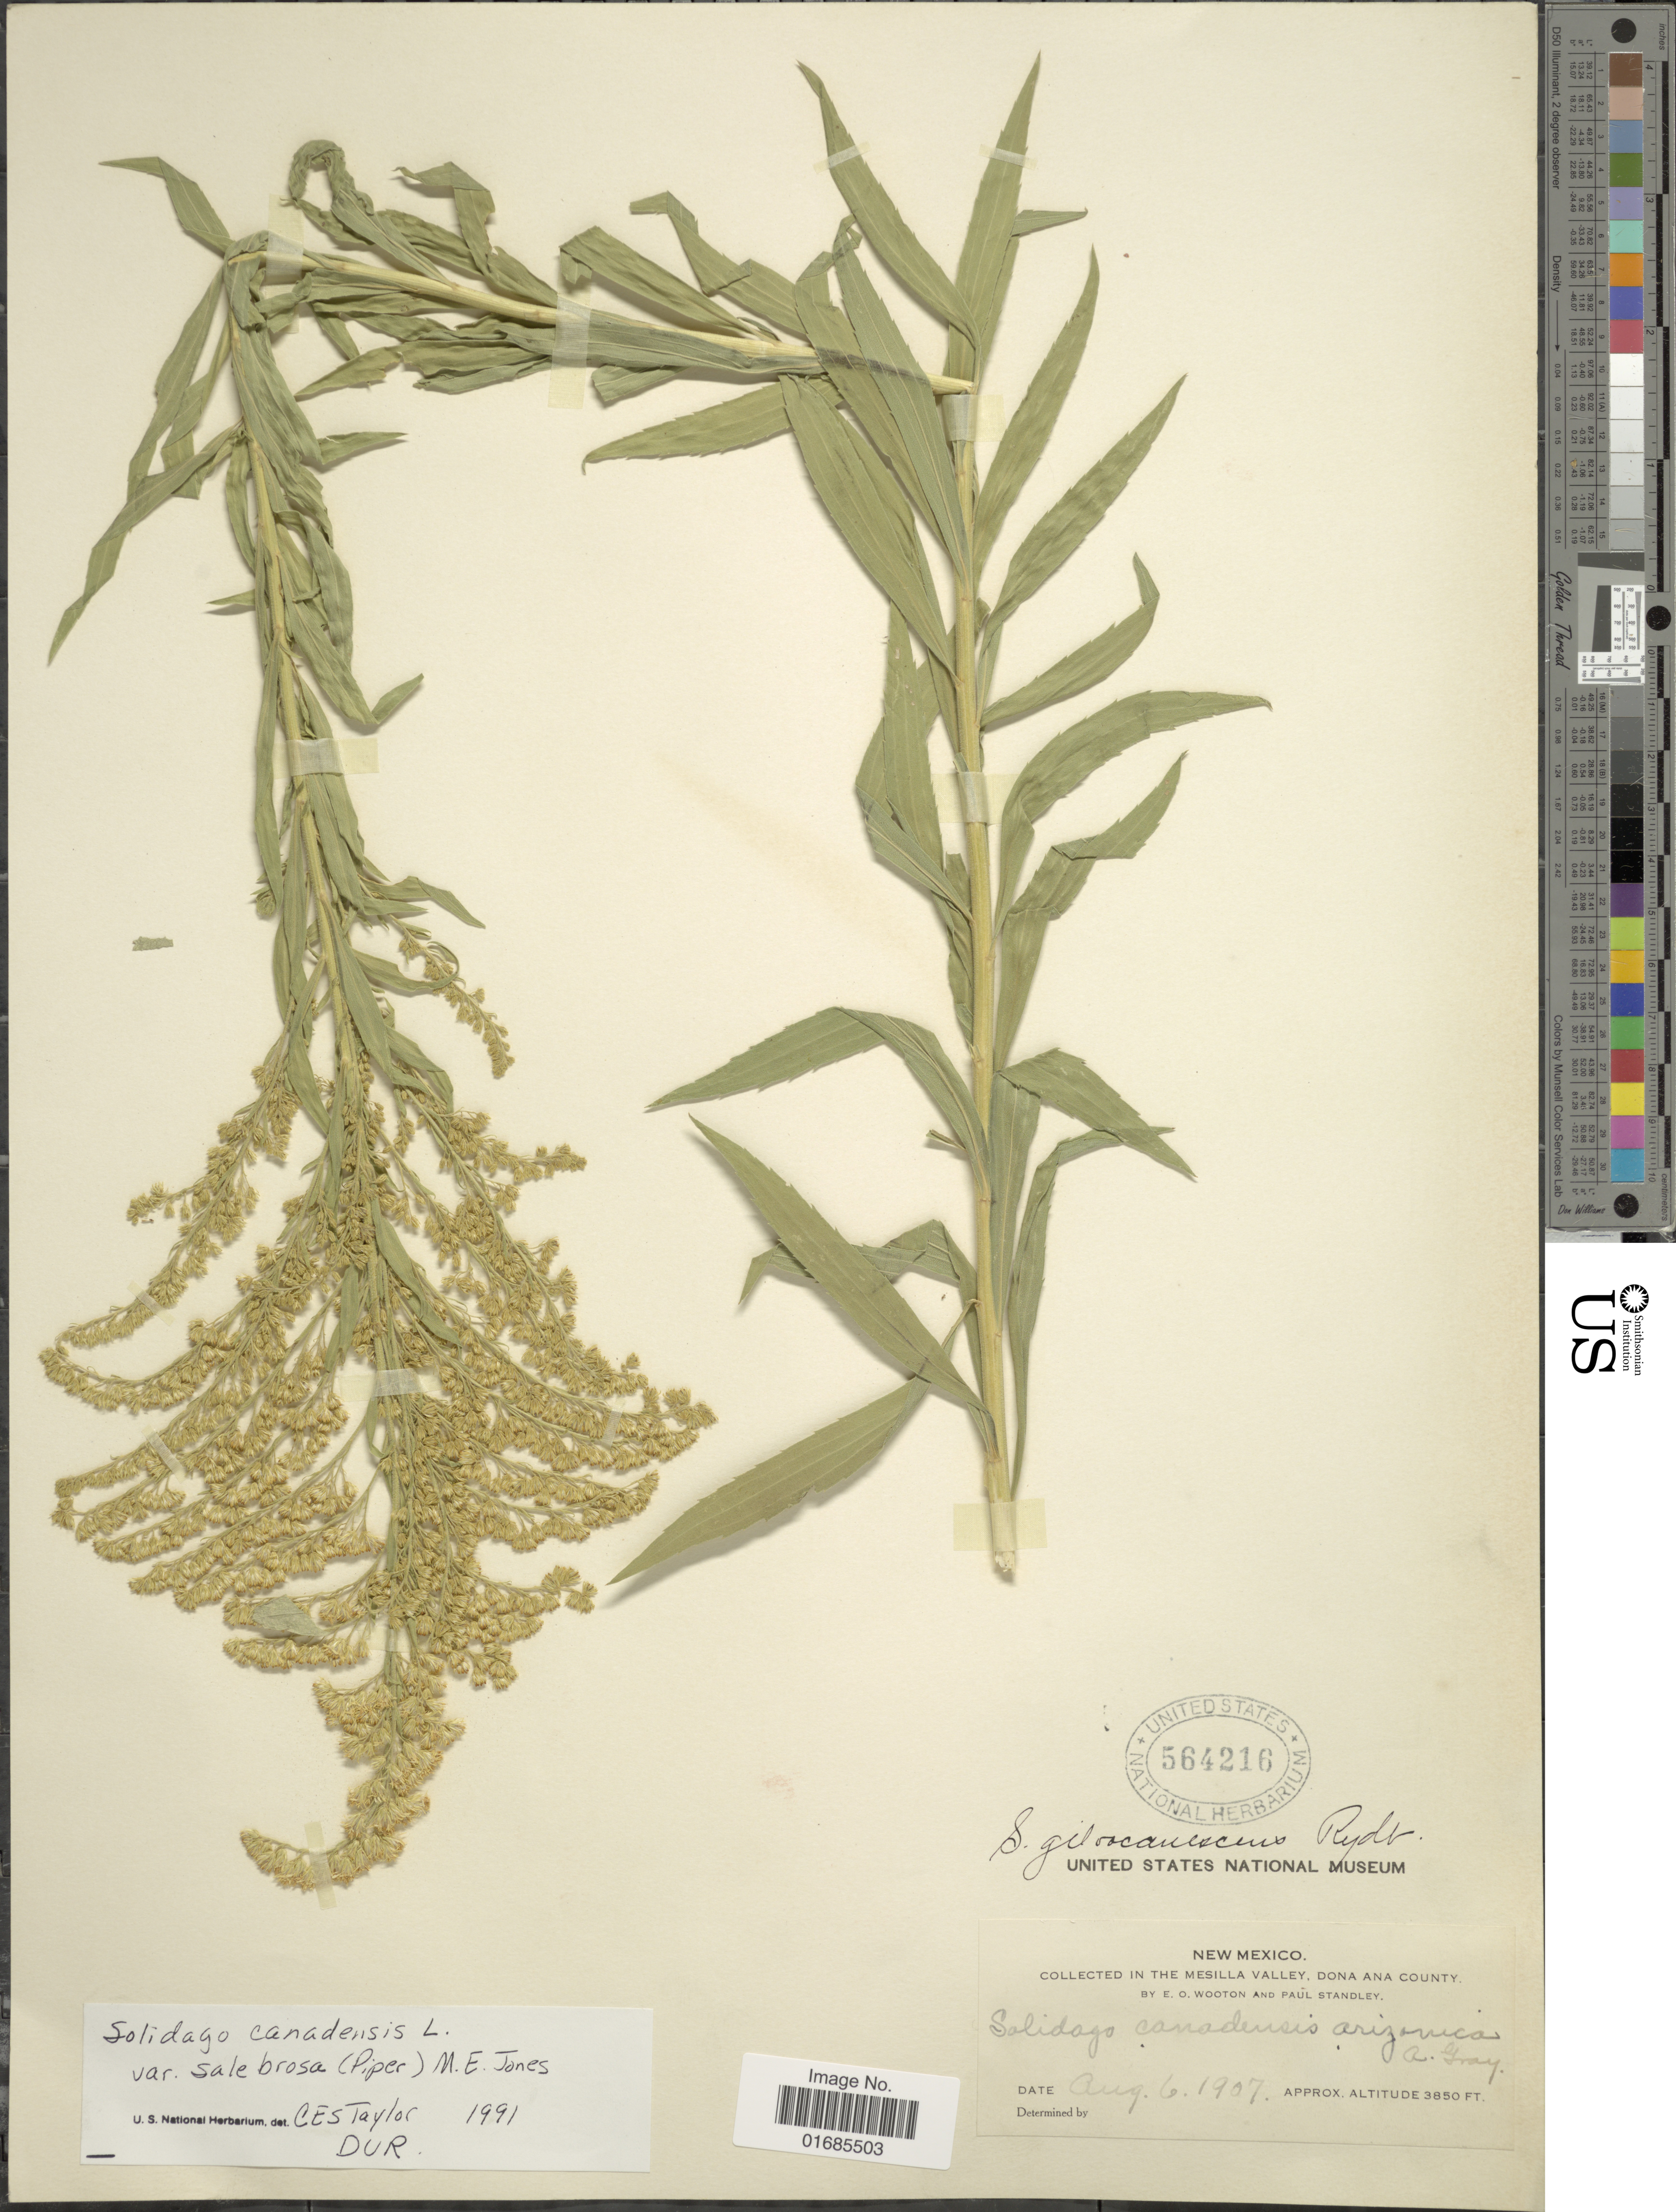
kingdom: Plantae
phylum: Tracheophyta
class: Magnoliopsida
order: Asterales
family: Asteraceae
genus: Solidago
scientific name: Solidago canadensis var. salebrosa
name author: (Piper) M.E. Jones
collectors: E. O. Wooton & P. C. Standley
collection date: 1907-08-06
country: United States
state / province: New Mexico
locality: Mesilla Valley, Dona Ana County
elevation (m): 1173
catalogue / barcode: US 564216